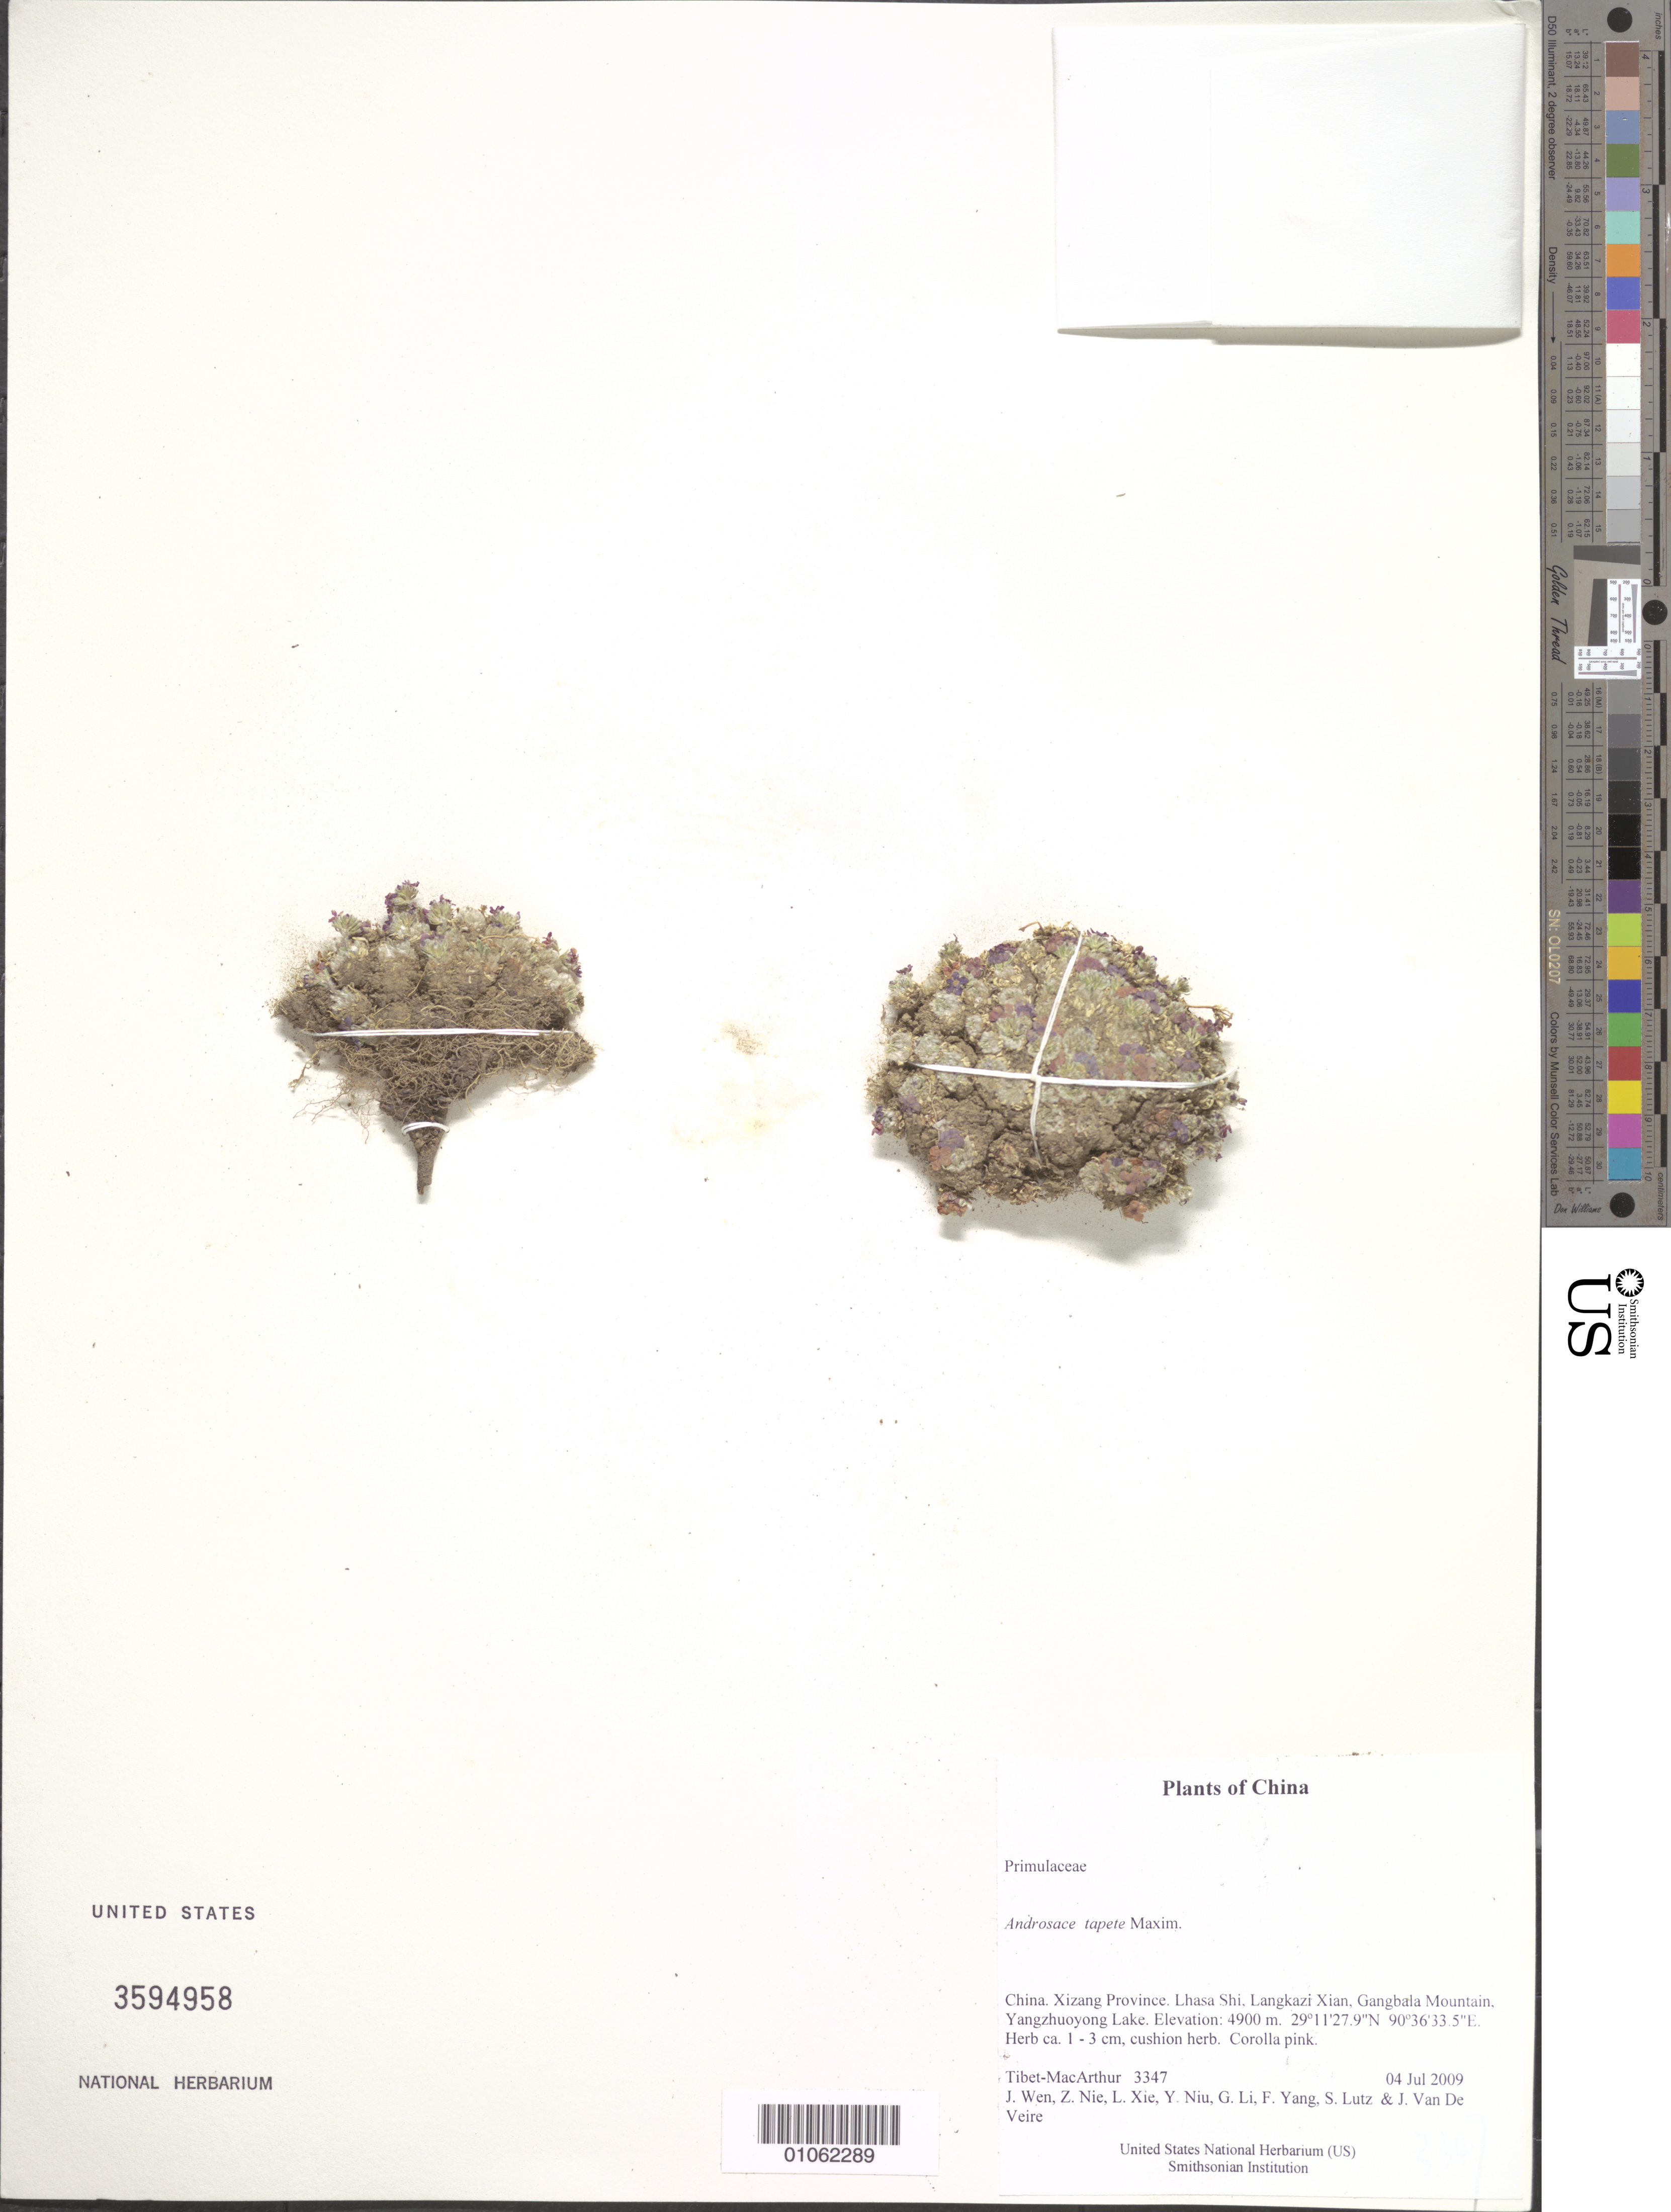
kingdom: Plantae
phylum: Tracheophyta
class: Magnoliopsida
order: Ericales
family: Primulaceae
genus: Androsace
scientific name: Androsace tapete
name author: Maxim.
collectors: Tibet-MacArthur, J. Wen, Z. Nie, L. Xie, Y. Niu, G. Li, F. Yang, S. Lutz & J. Van De Veire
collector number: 3347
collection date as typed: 04 Jul 2009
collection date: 2009-07-04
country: China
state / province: Xizang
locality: Lhasa Shi, Langkazi Xian, Gangbala Mountain, Yangzhuoyong Lake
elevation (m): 4900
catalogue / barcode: US 3594958